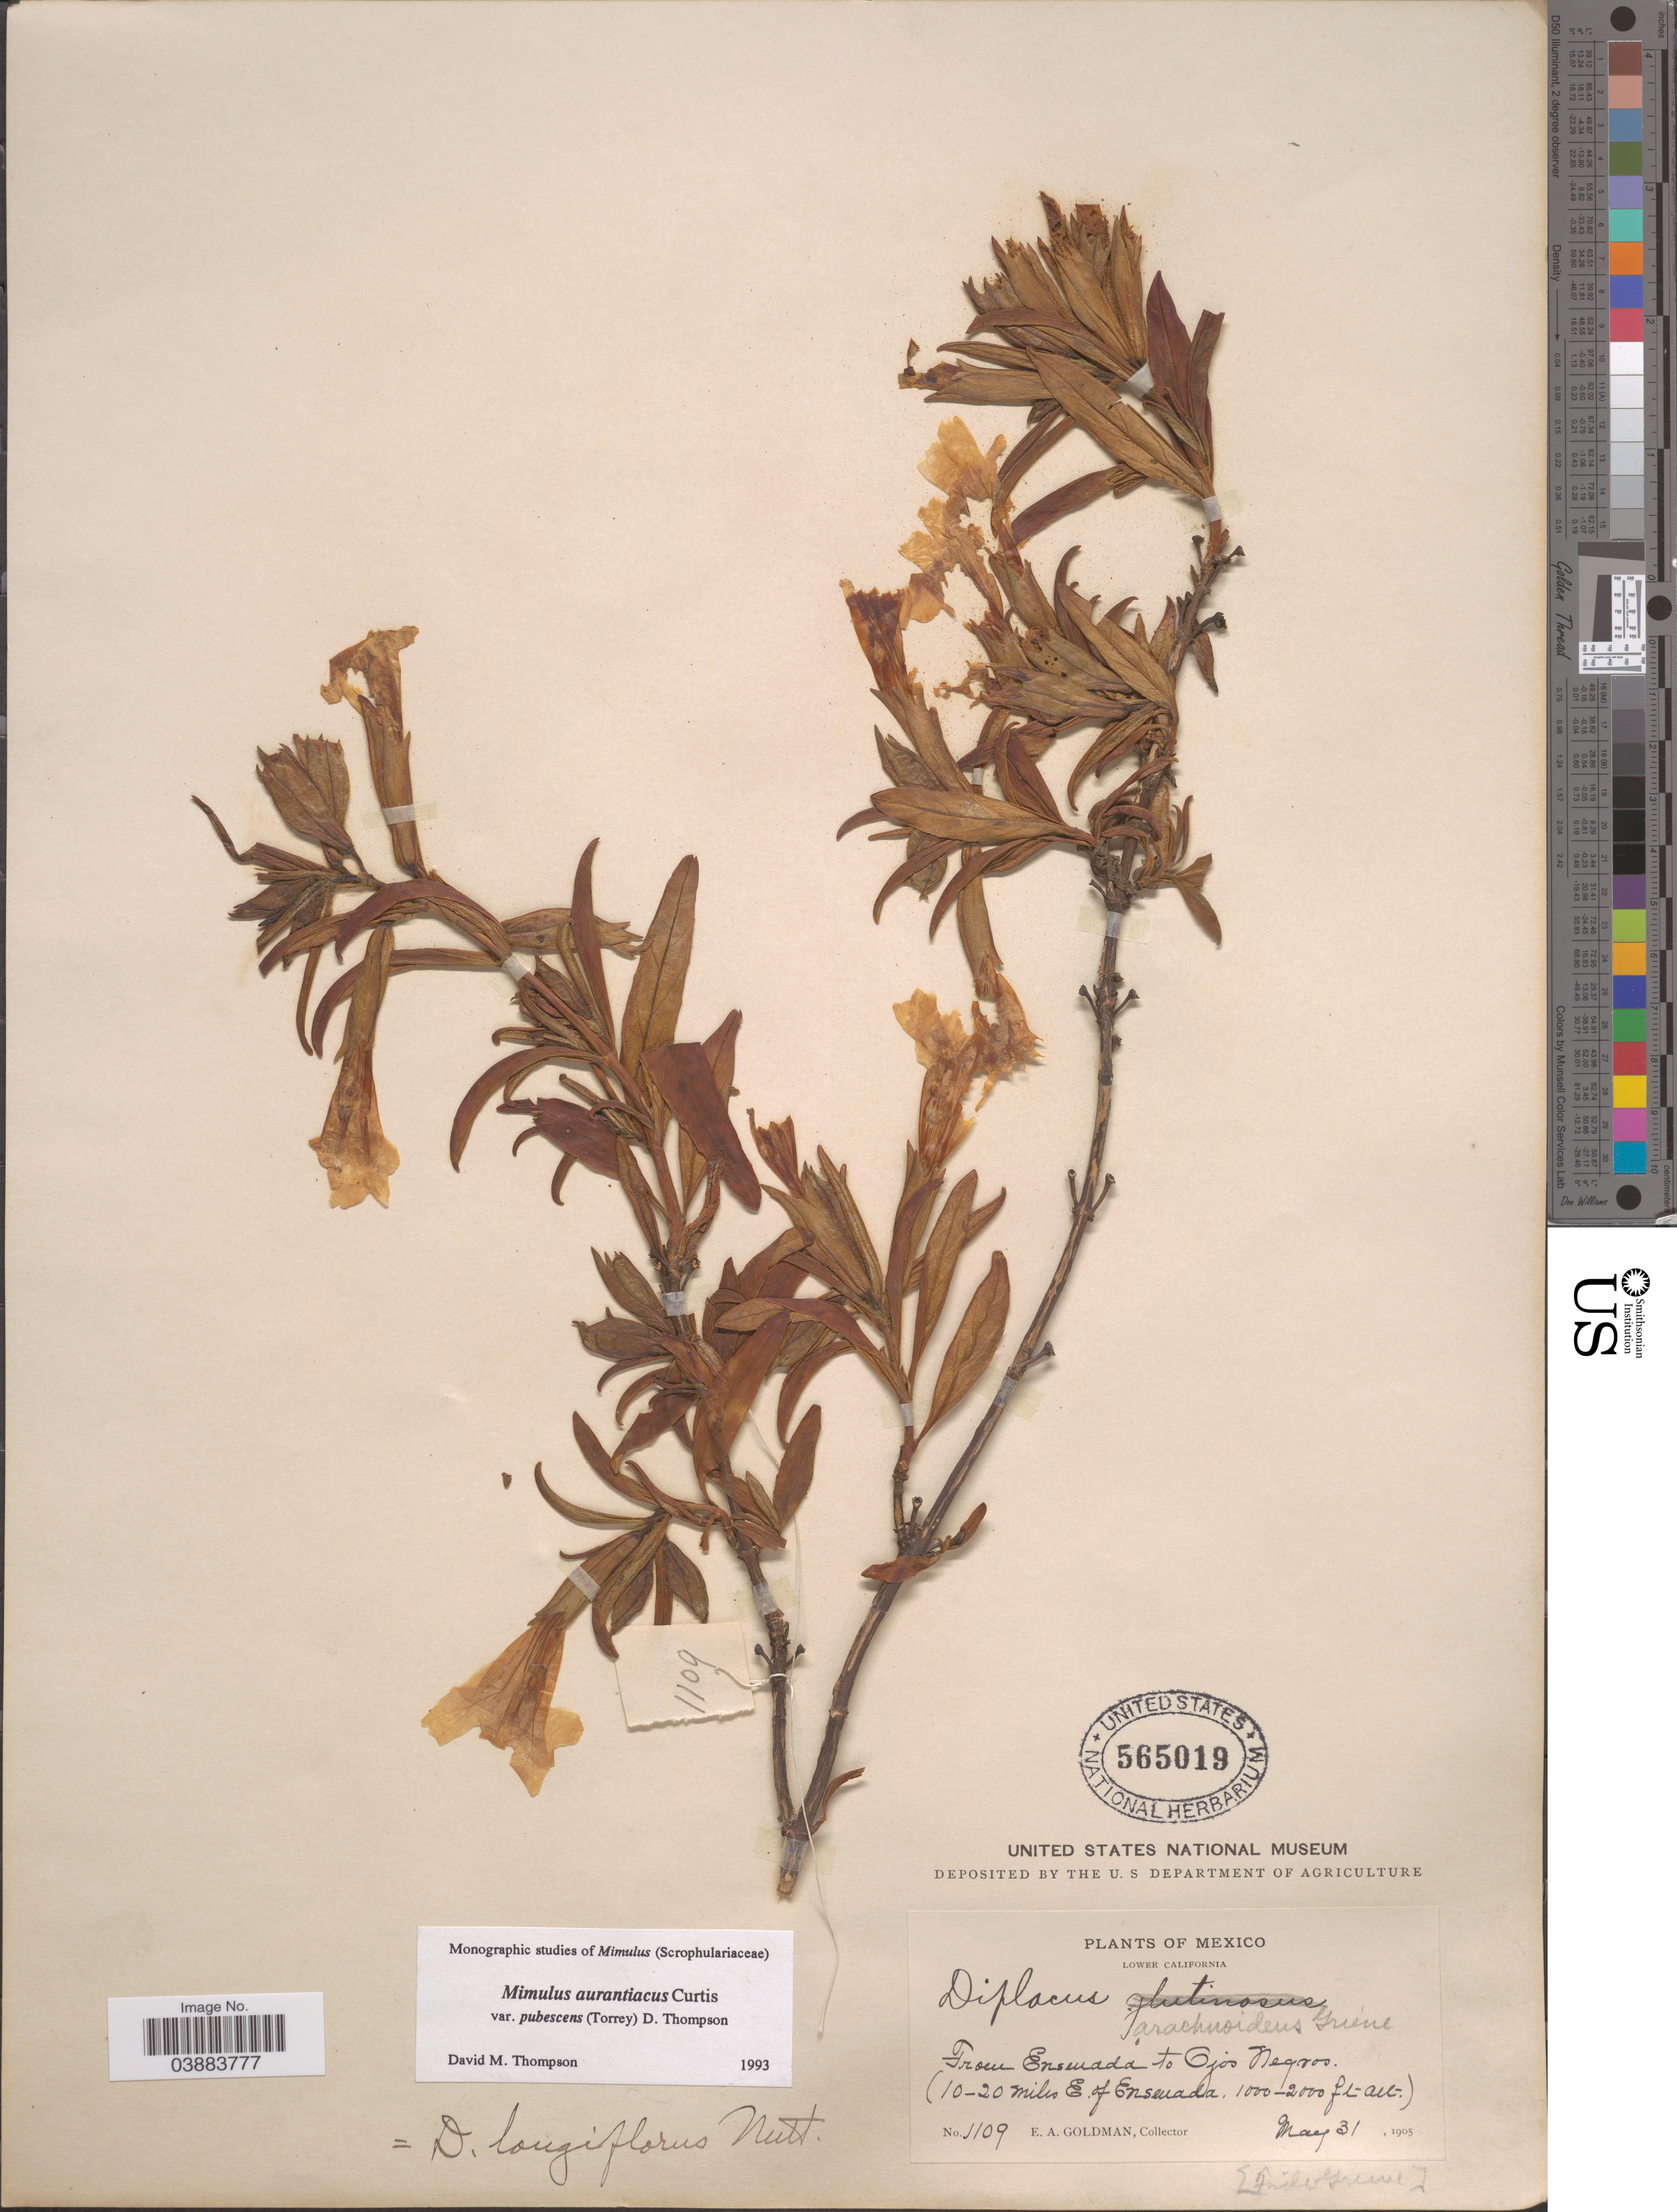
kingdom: Plantae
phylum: Tracheophyta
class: Magnoliopsida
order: Lamiales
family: Phrymaceae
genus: Diplacus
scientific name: Diplacus aurantiacus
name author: (Curtis) Jeps.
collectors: E. A. Goldman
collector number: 1109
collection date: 1905-05-31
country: Mexico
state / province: Baja California Norte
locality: Lower California. From Ensenada to Ojos Negros. (10-20 miles E of Ensenada).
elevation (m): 305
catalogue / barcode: US 565019